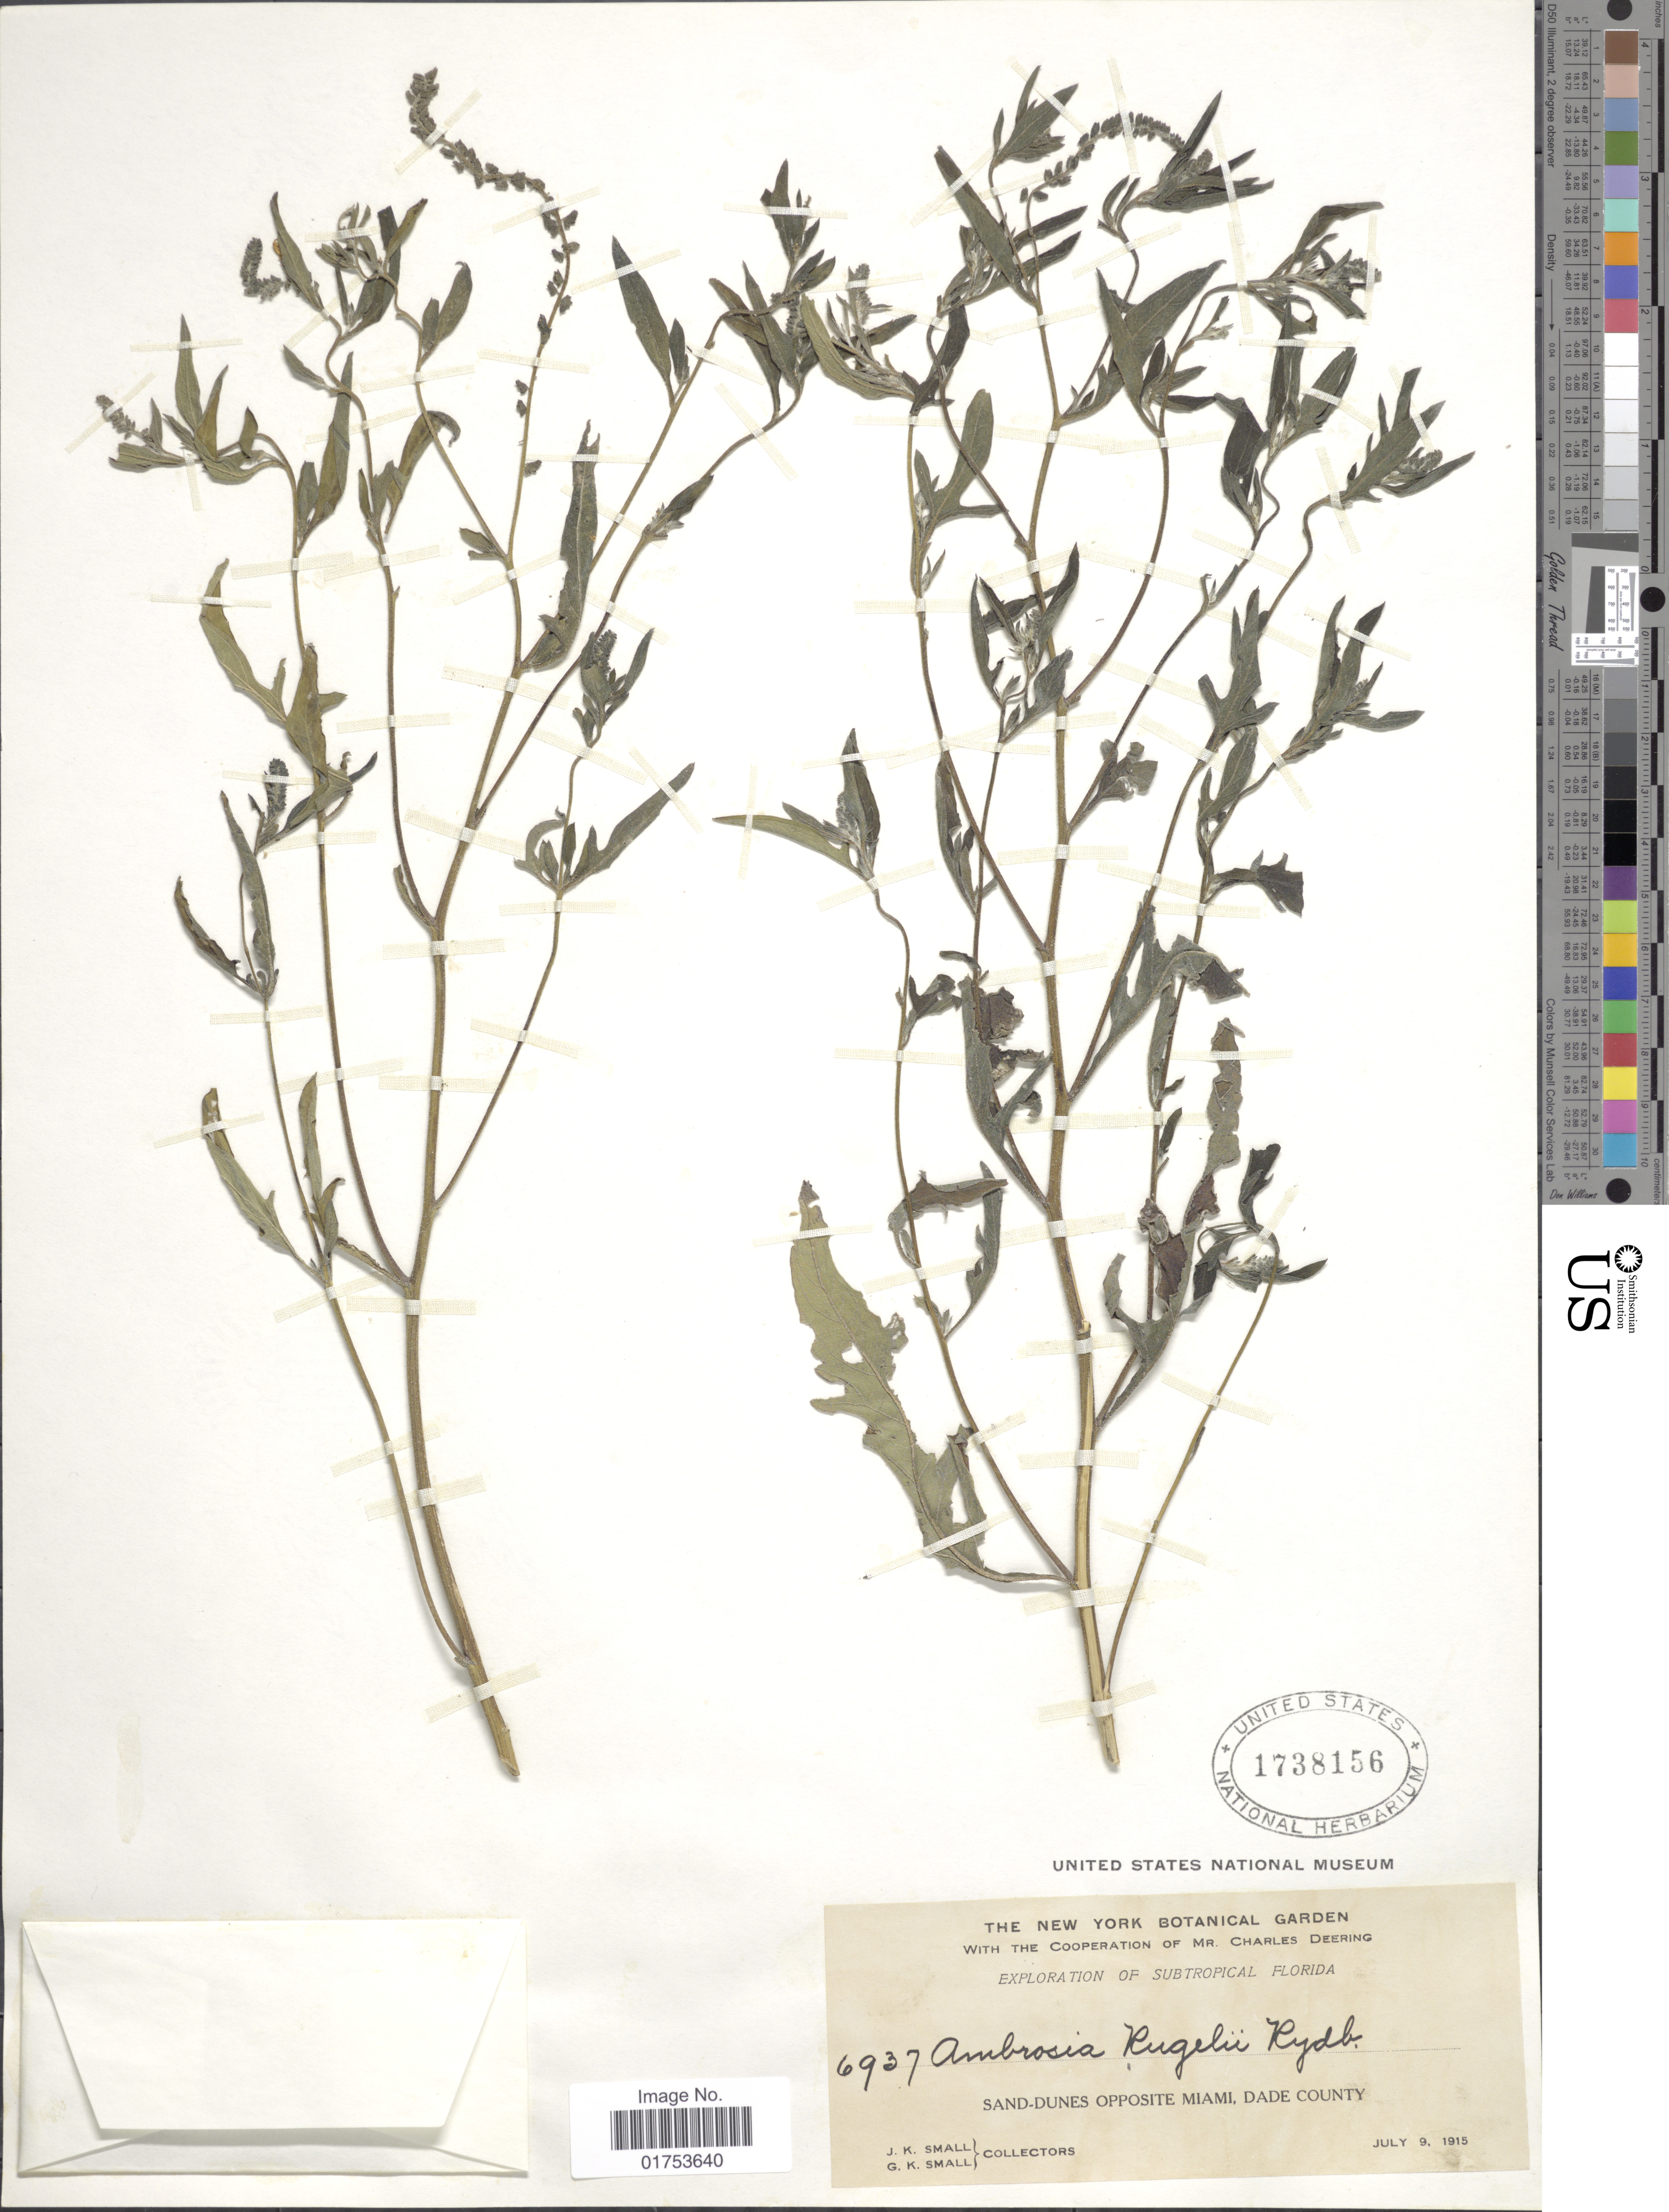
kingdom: Plantae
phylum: Tracheophyta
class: Magnoliopsida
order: Asterales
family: Asteraceae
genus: Ambrosia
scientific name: Ambrosia rugelii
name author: Rydb.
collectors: J. K. Small & G. K. Small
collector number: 6937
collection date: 1915-07-09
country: United States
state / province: Florida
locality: Subtropical Florida, Sand-dunes Opposite Miami, Dade County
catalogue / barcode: US 1738156